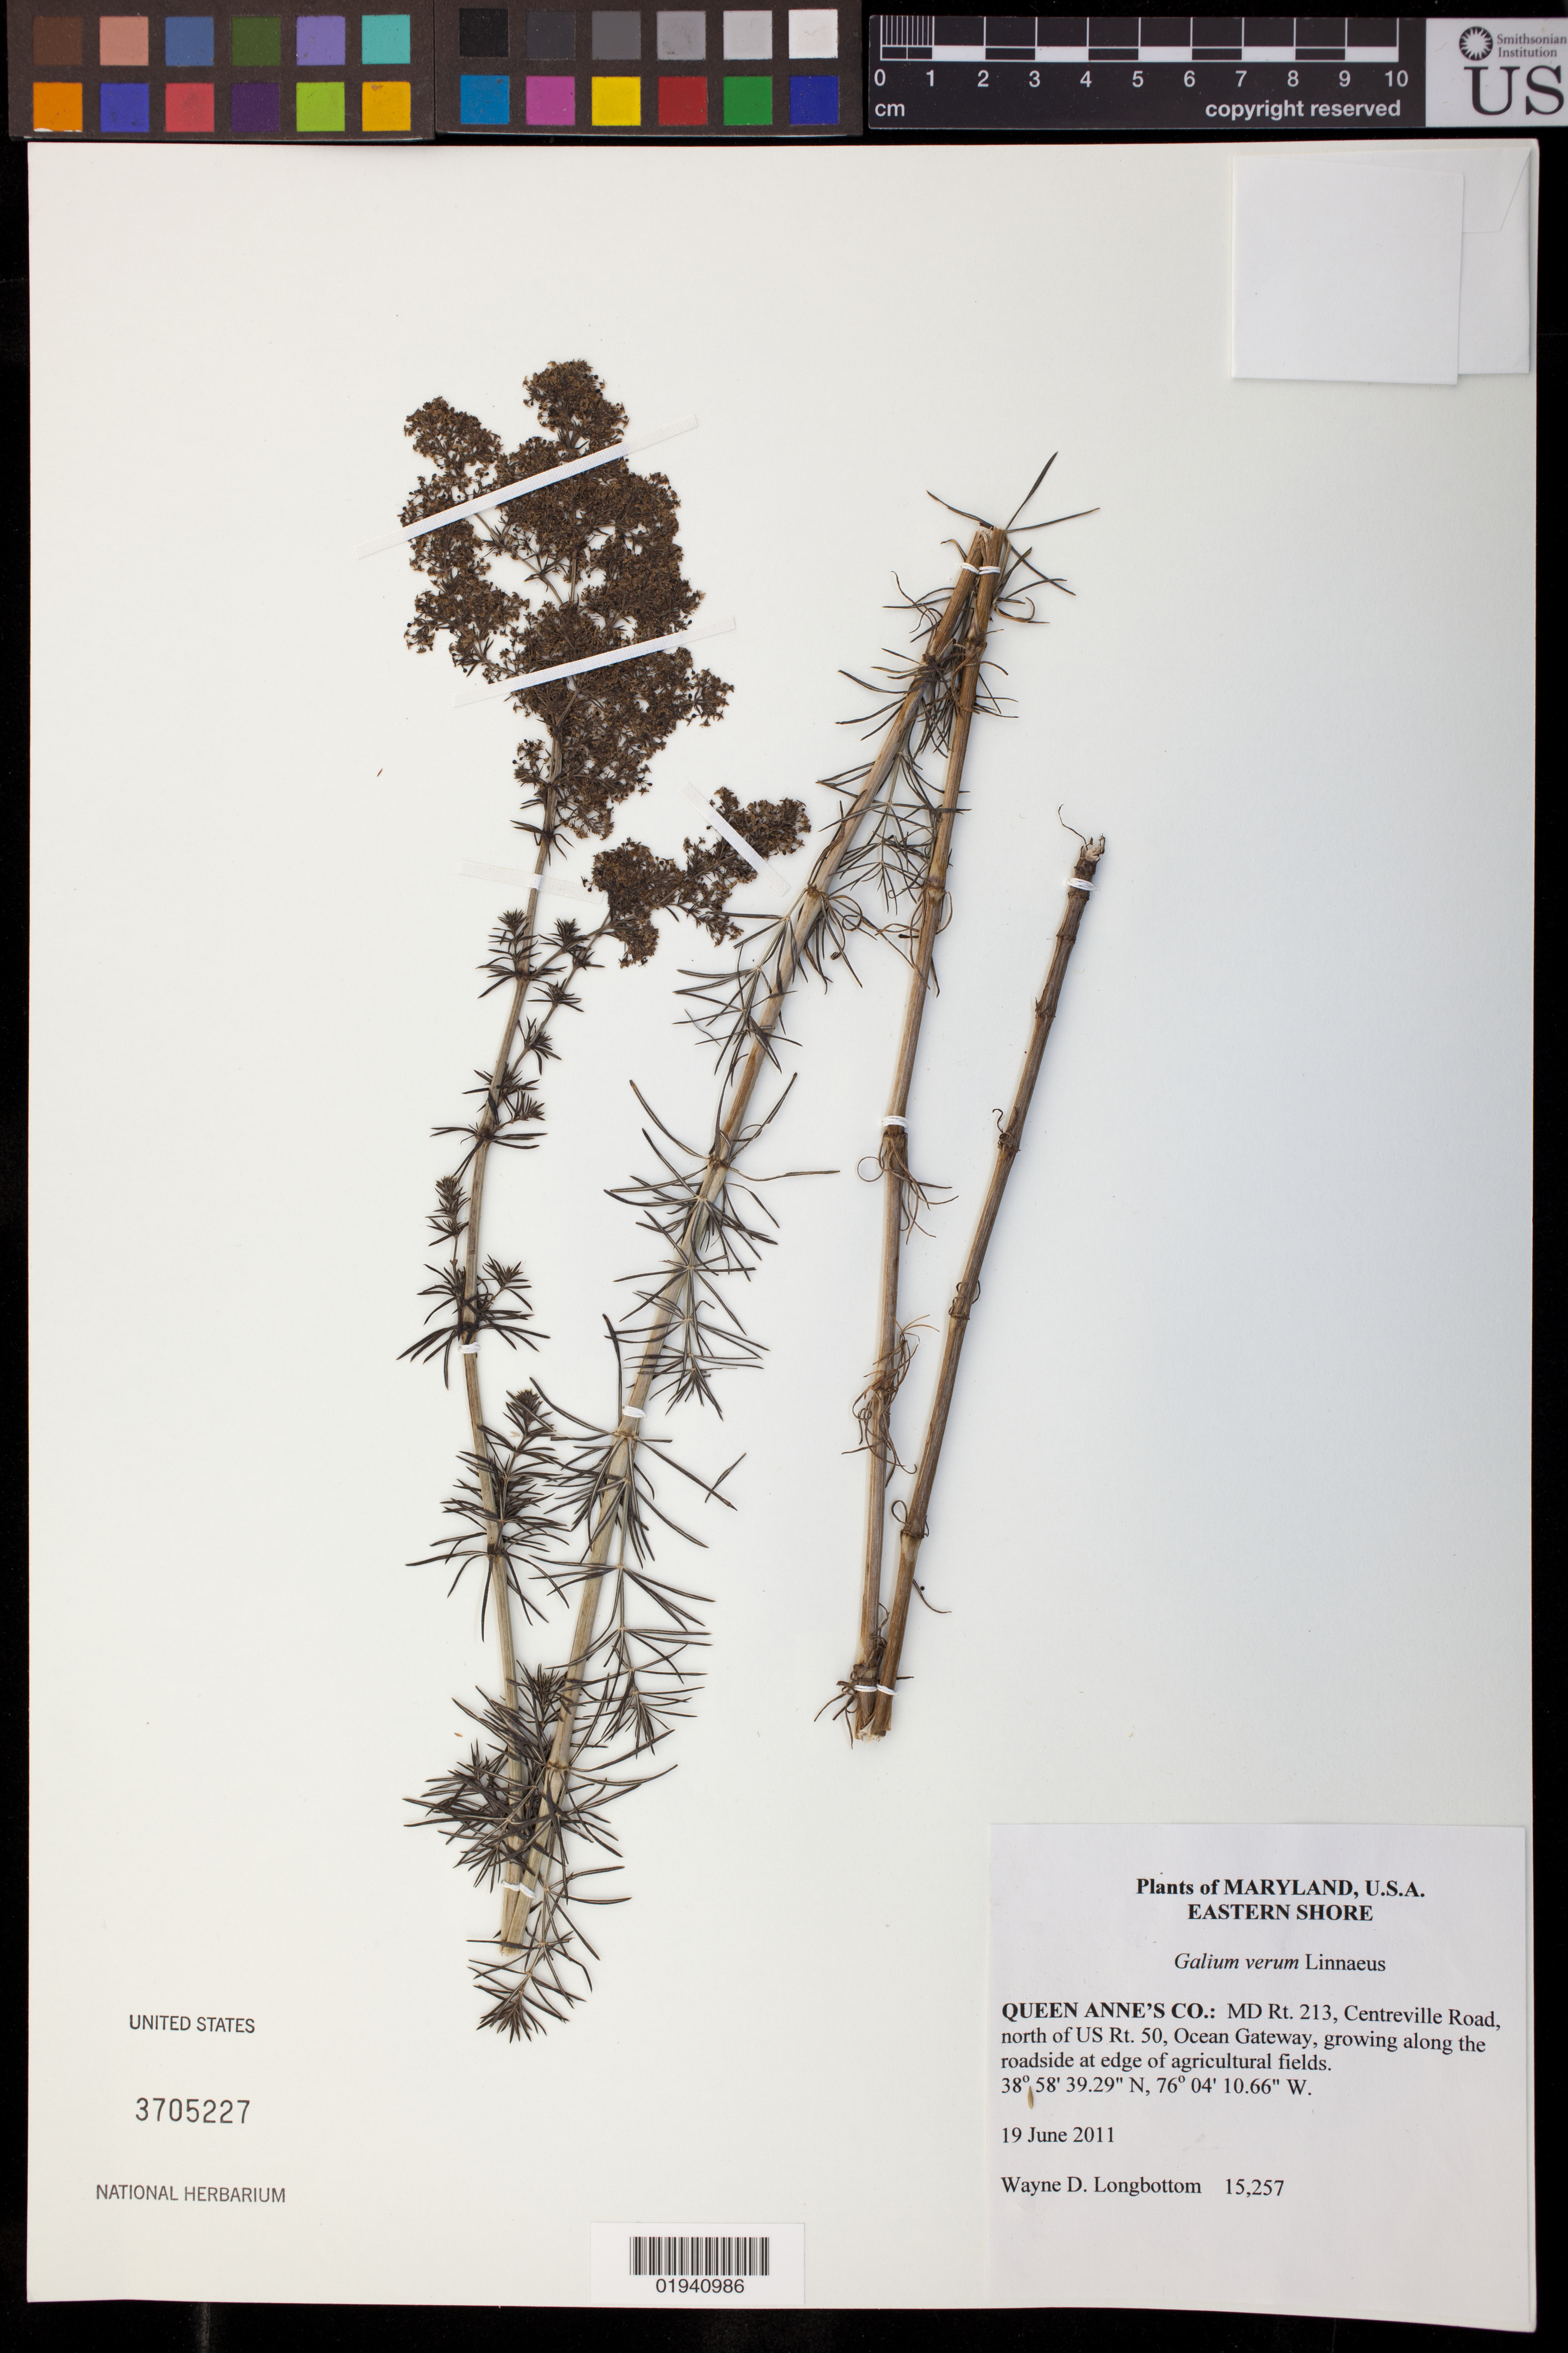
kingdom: Plantae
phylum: Tracheophyta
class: Magnoliopsida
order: Gentianales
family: Rubiaceae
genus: Galium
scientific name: Galium verum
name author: L.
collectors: W. D. Longbottom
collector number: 15257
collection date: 2011-06-19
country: United States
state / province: Maryland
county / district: Queen Anne's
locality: MR Rt. 213, Centreville Road, north of US Rt. 50, Ocean Gateway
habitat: growing along the roadside at edge of agricultural fields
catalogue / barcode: US 3705227